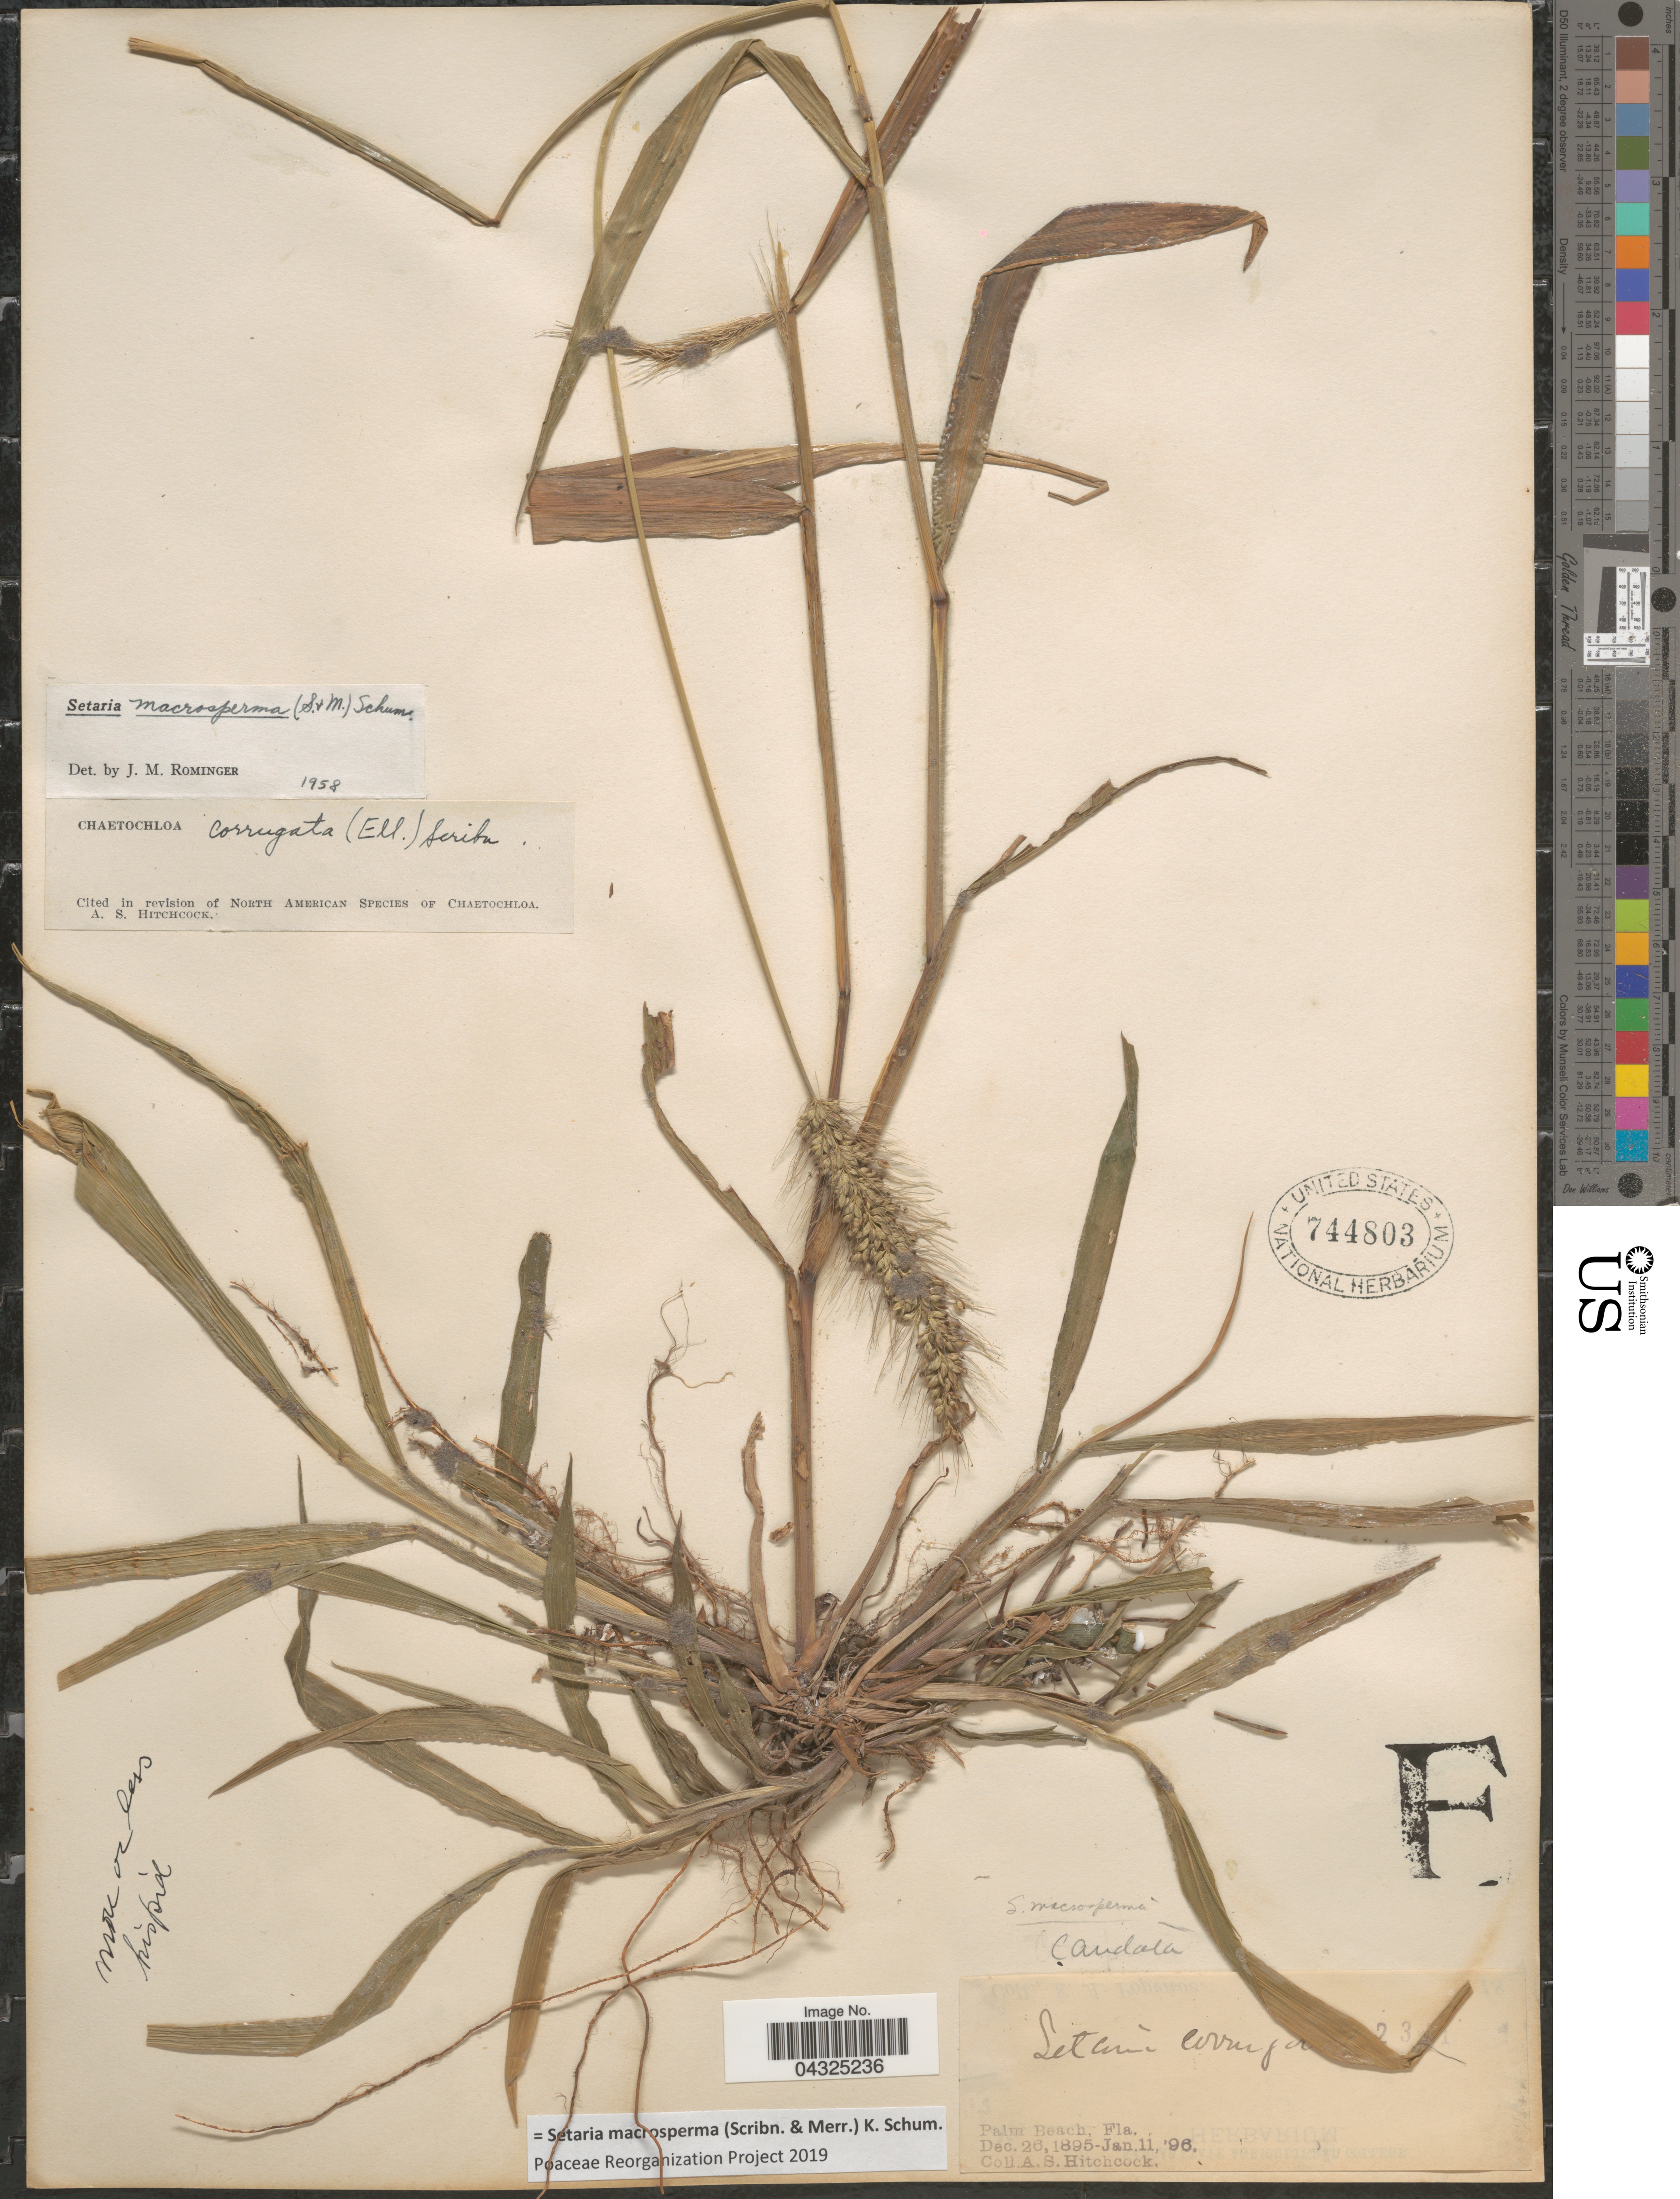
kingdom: Plantae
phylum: Tracheophyta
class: Liliopsida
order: Poales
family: Poaceae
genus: Setaria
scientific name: Setaria macrosperma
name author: (Scribn. & Merr.) K. Schum.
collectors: A. S. Hitchcock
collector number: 23!1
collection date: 1895-12-26/1896-01-11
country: United States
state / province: Florida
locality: Palm Beach.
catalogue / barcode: US 744803